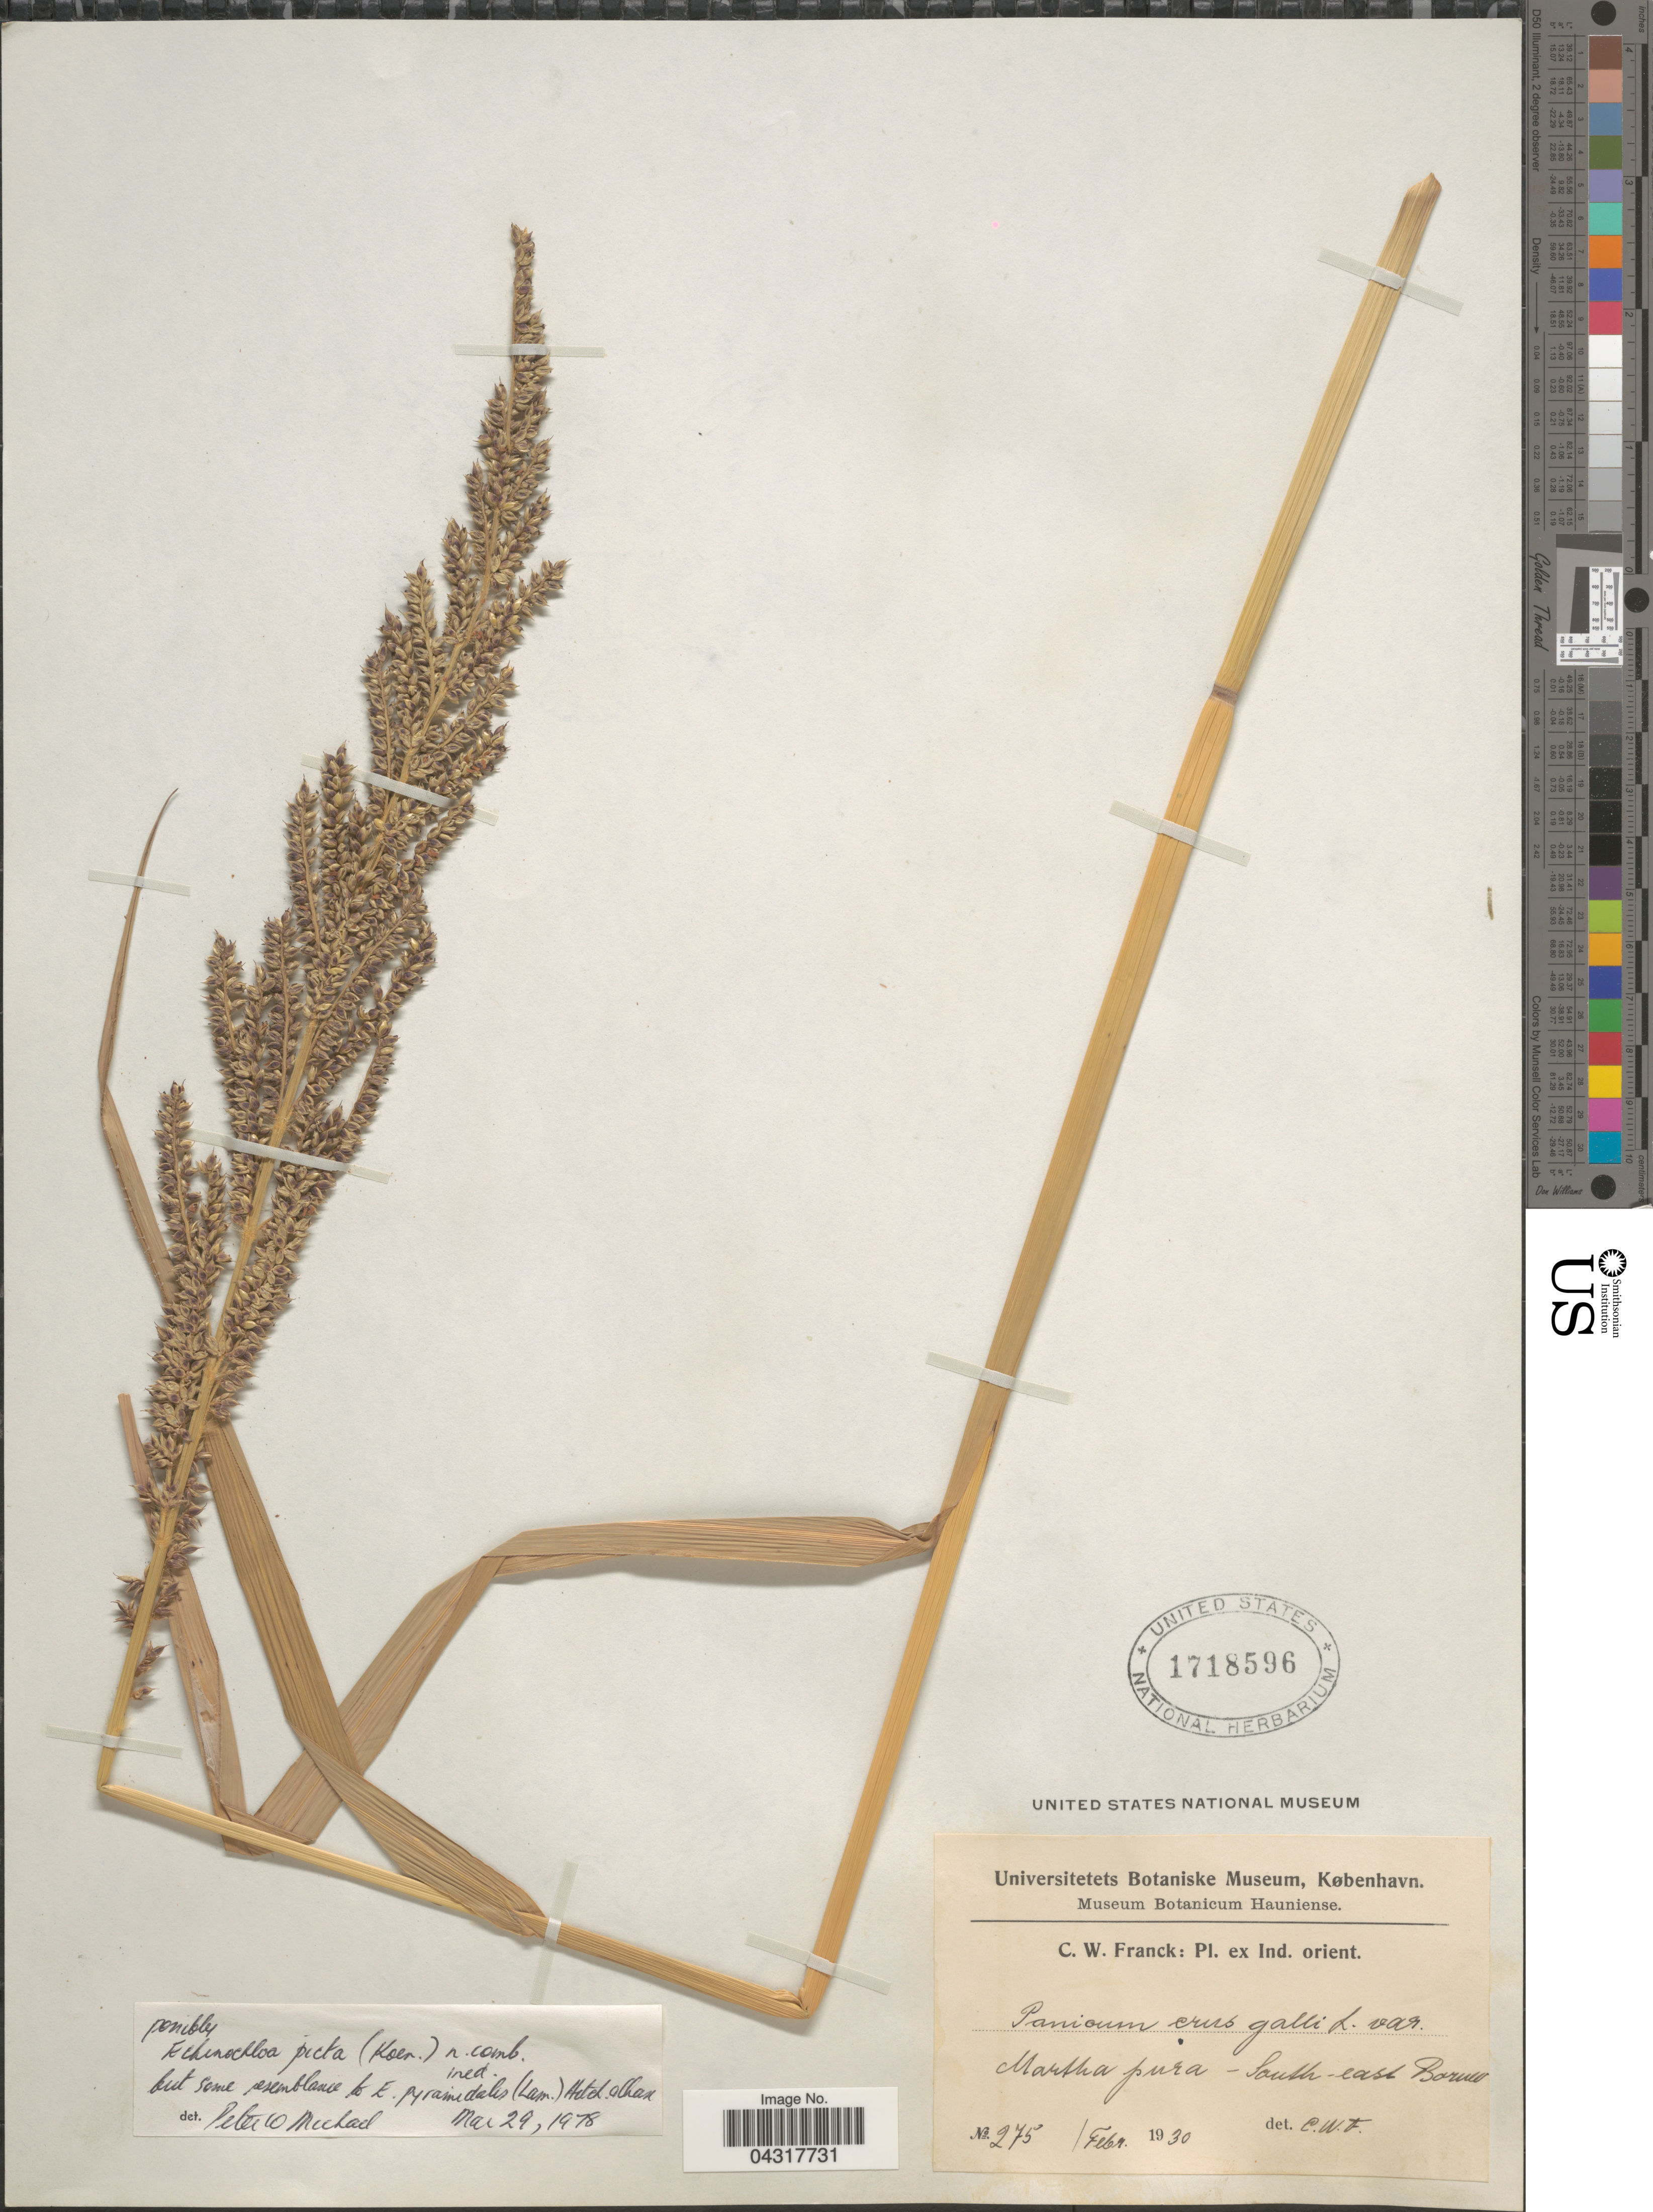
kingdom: Plantae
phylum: Tracheophyta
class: Liliopsida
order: Poales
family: Poaceae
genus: Echinochloa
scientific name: Echinochloa picta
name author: (K.D. Koenig) Michael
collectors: C. Franck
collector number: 275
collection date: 1930-02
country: Indonesia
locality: Ind. orient. Martha pura- South-east Borneo.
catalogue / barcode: US 1718596